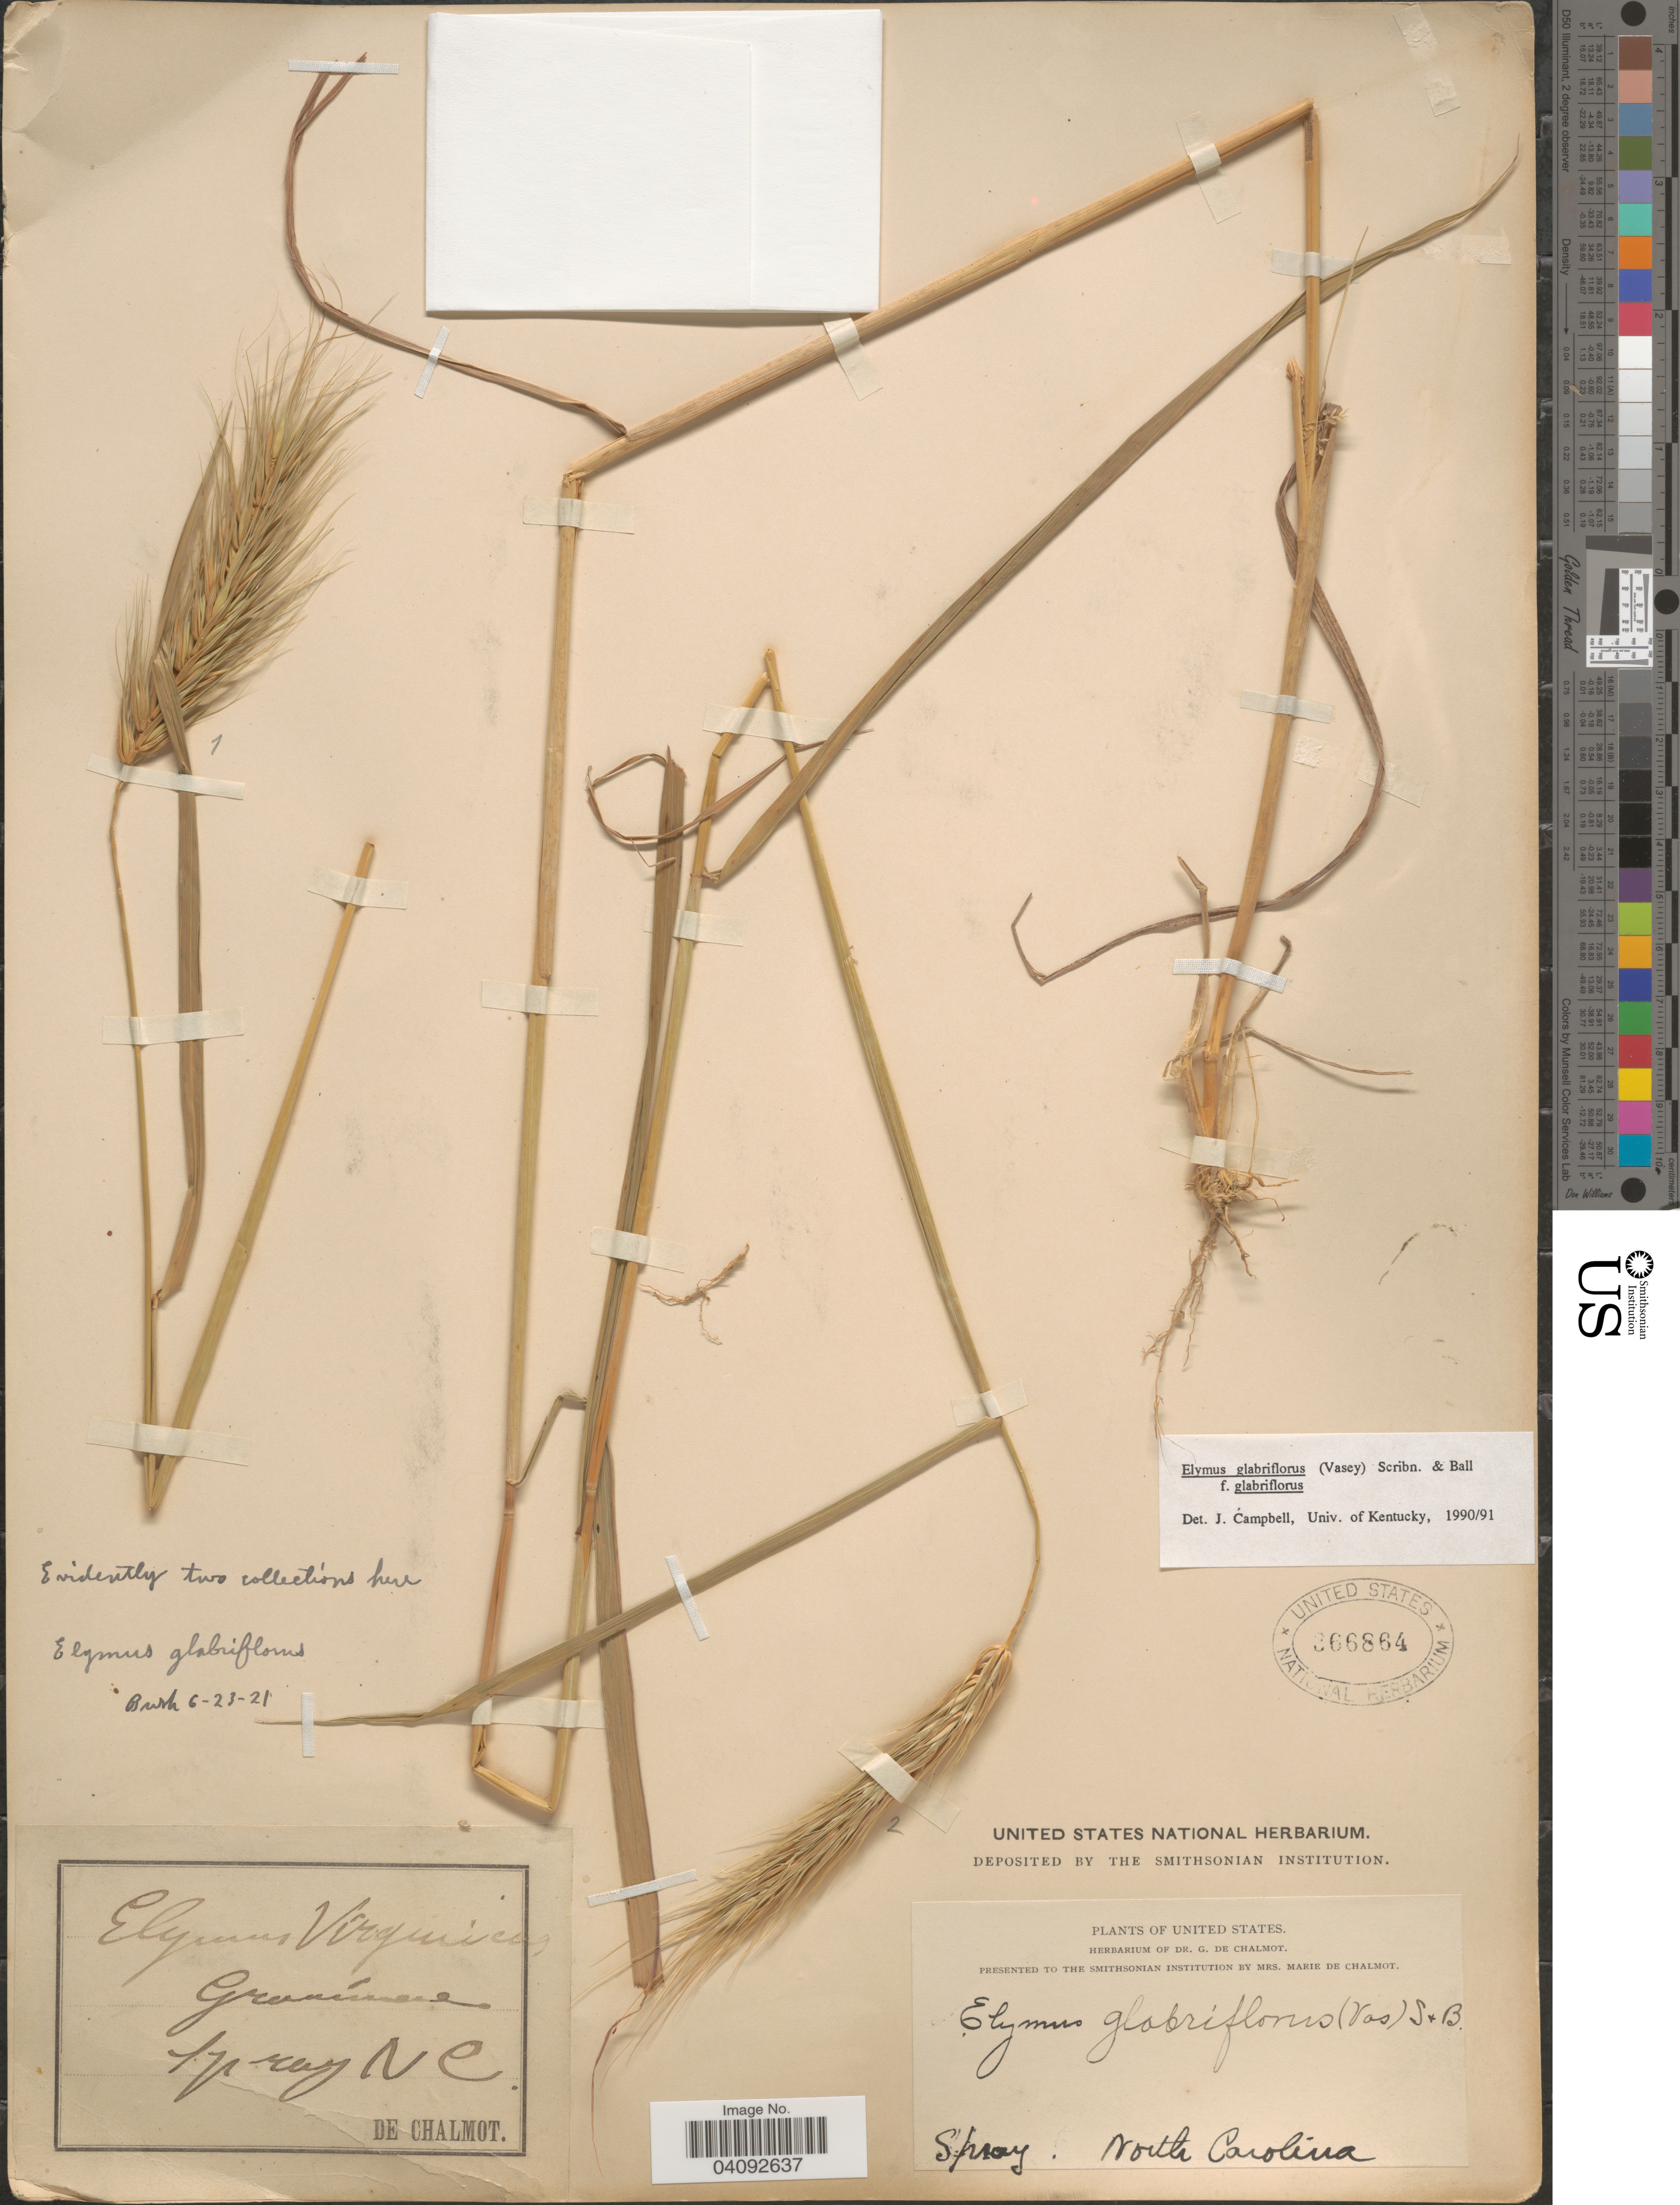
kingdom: Plantae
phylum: Tracheophyta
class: Liliopsida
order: Poales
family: Poaceae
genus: Elymus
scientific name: Elymus glabriflorus var. glabriflorus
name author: (Vasey ex L.H. Dewey) Scribn. & C.R. Ball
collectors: G. de Chalmot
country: United States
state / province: North Carolina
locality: Spray.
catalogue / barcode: US 366864